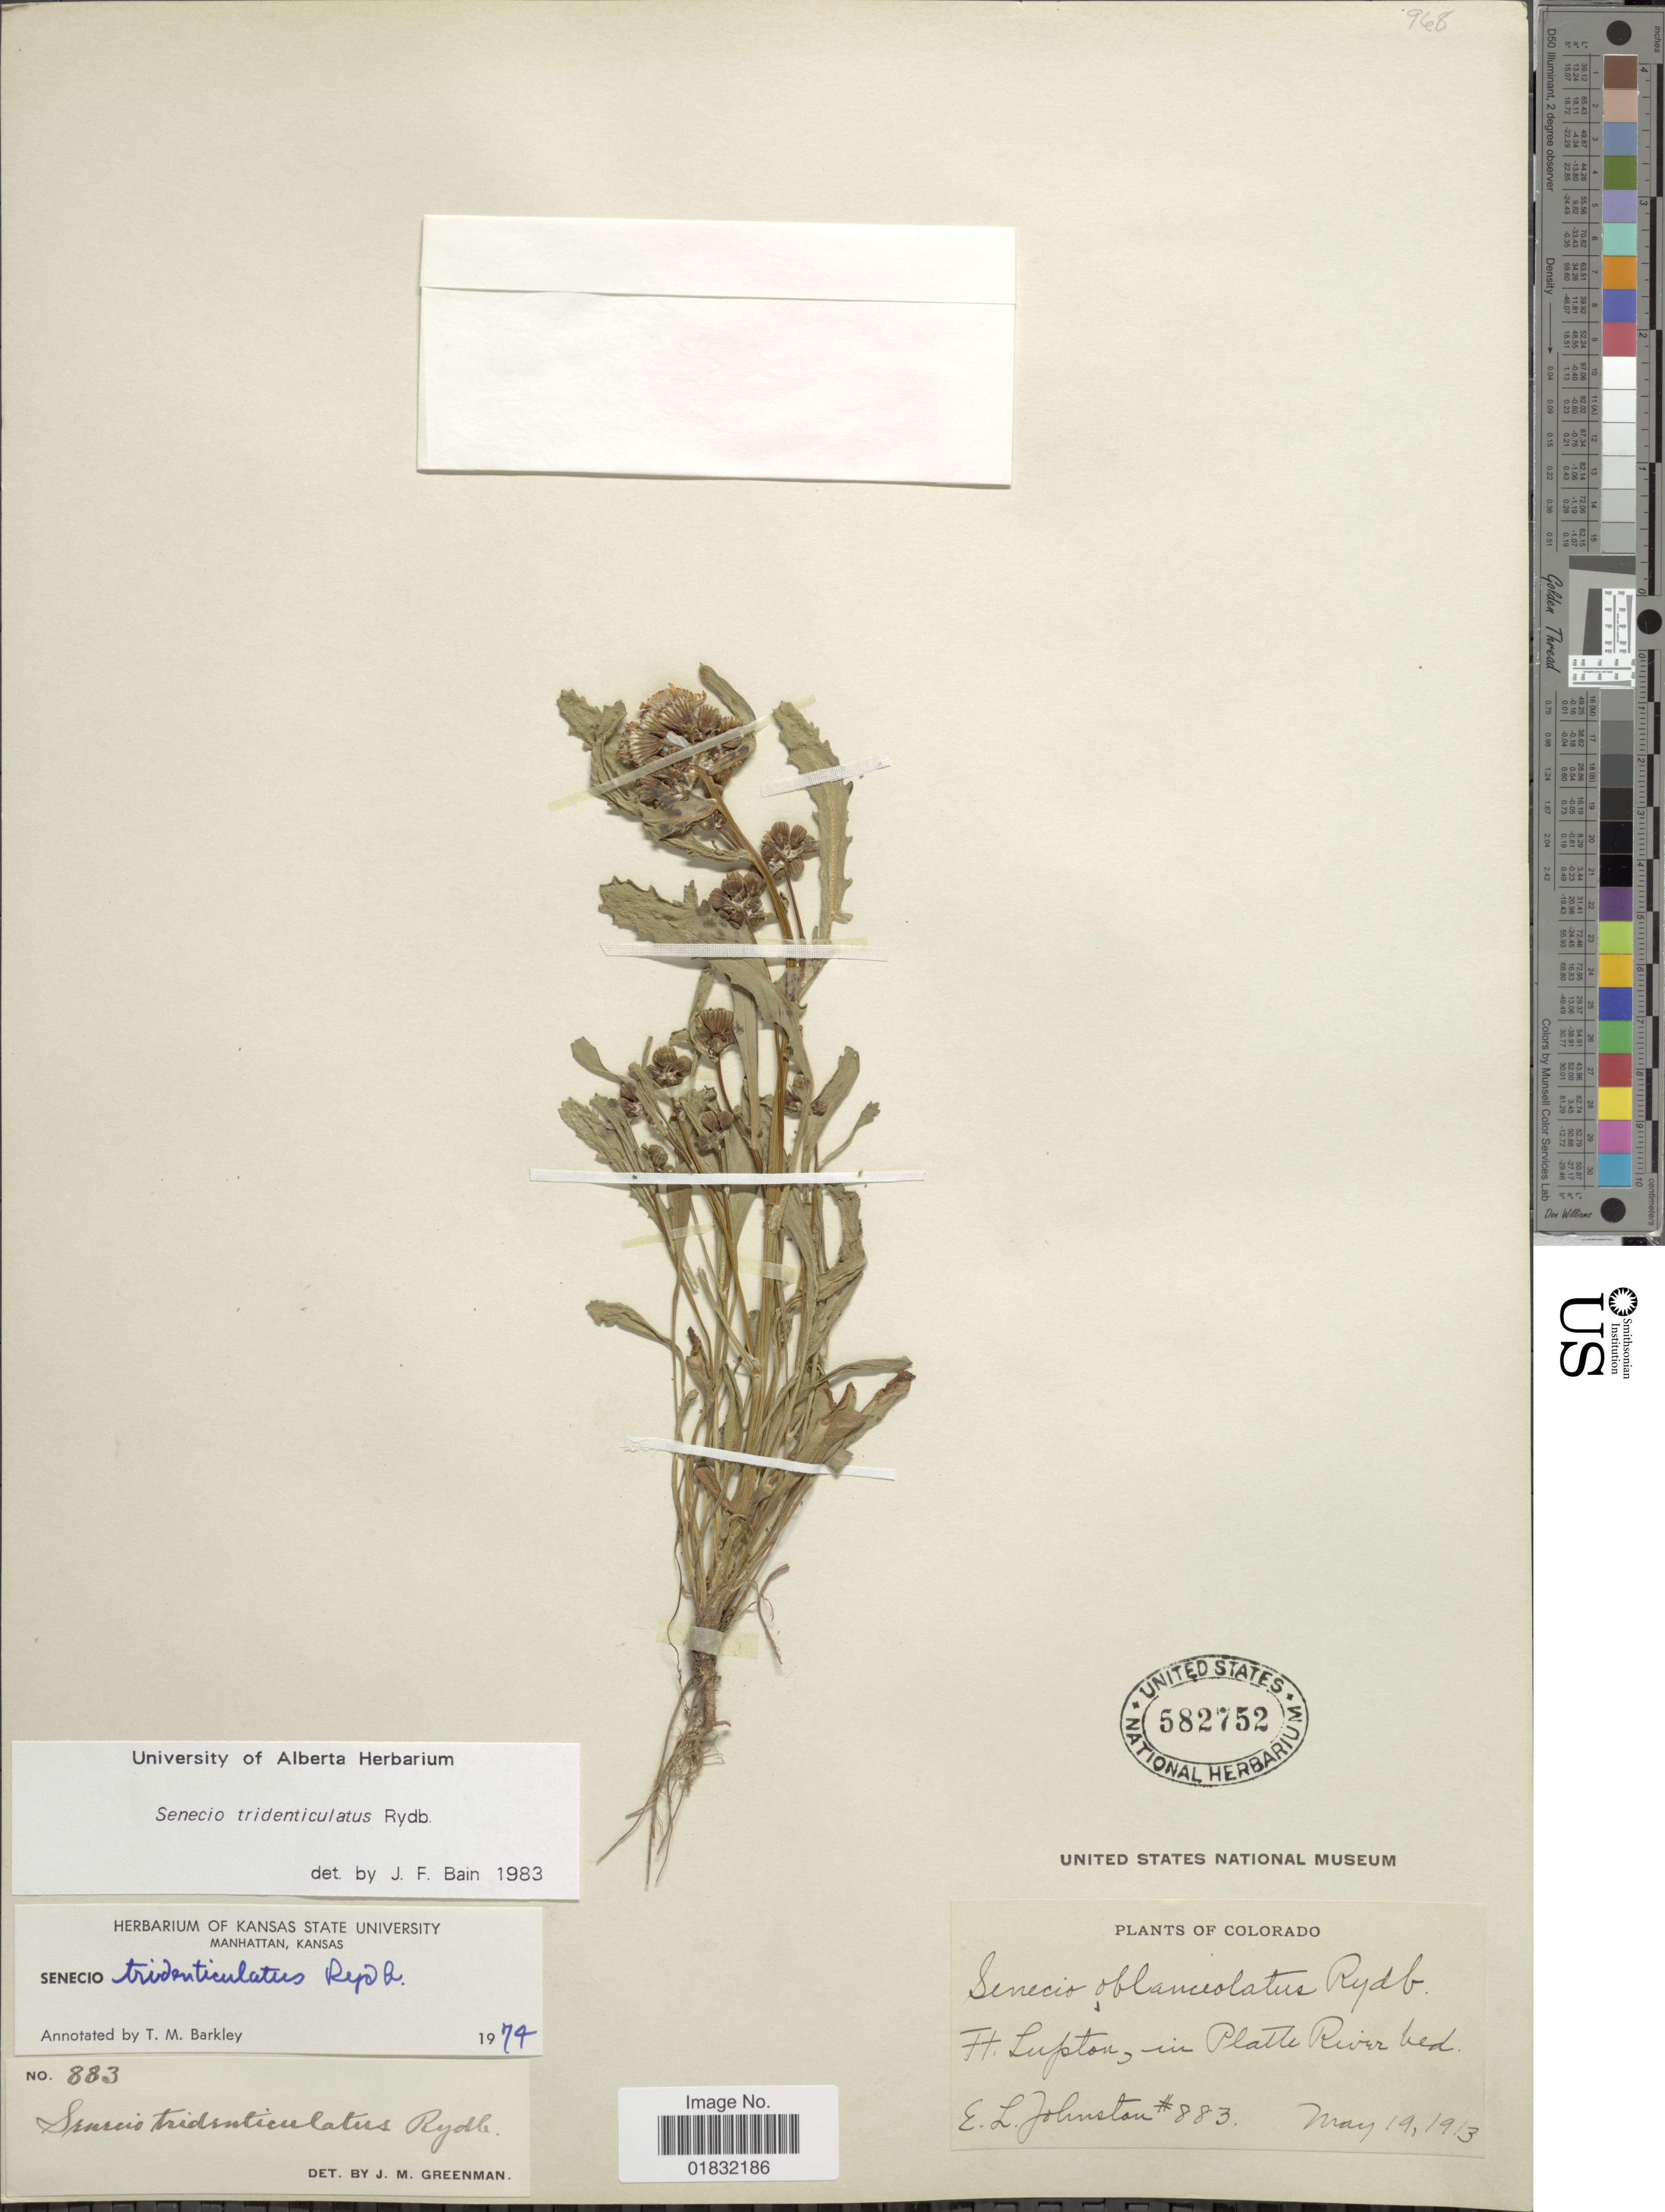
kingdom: Plantae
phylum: Tracheophyta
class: Magnoliopsida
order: Asterales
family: Asteraceae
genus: Packera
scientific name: Packera tridenticulata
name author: (Rydb.) W.A. Weber & Á. Löve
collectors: E. L. Johnston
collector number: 883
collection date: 1913-05-19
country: United States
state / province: Colorado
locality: Ft Lupton, in Platte River bottoms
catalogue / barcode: US 582752